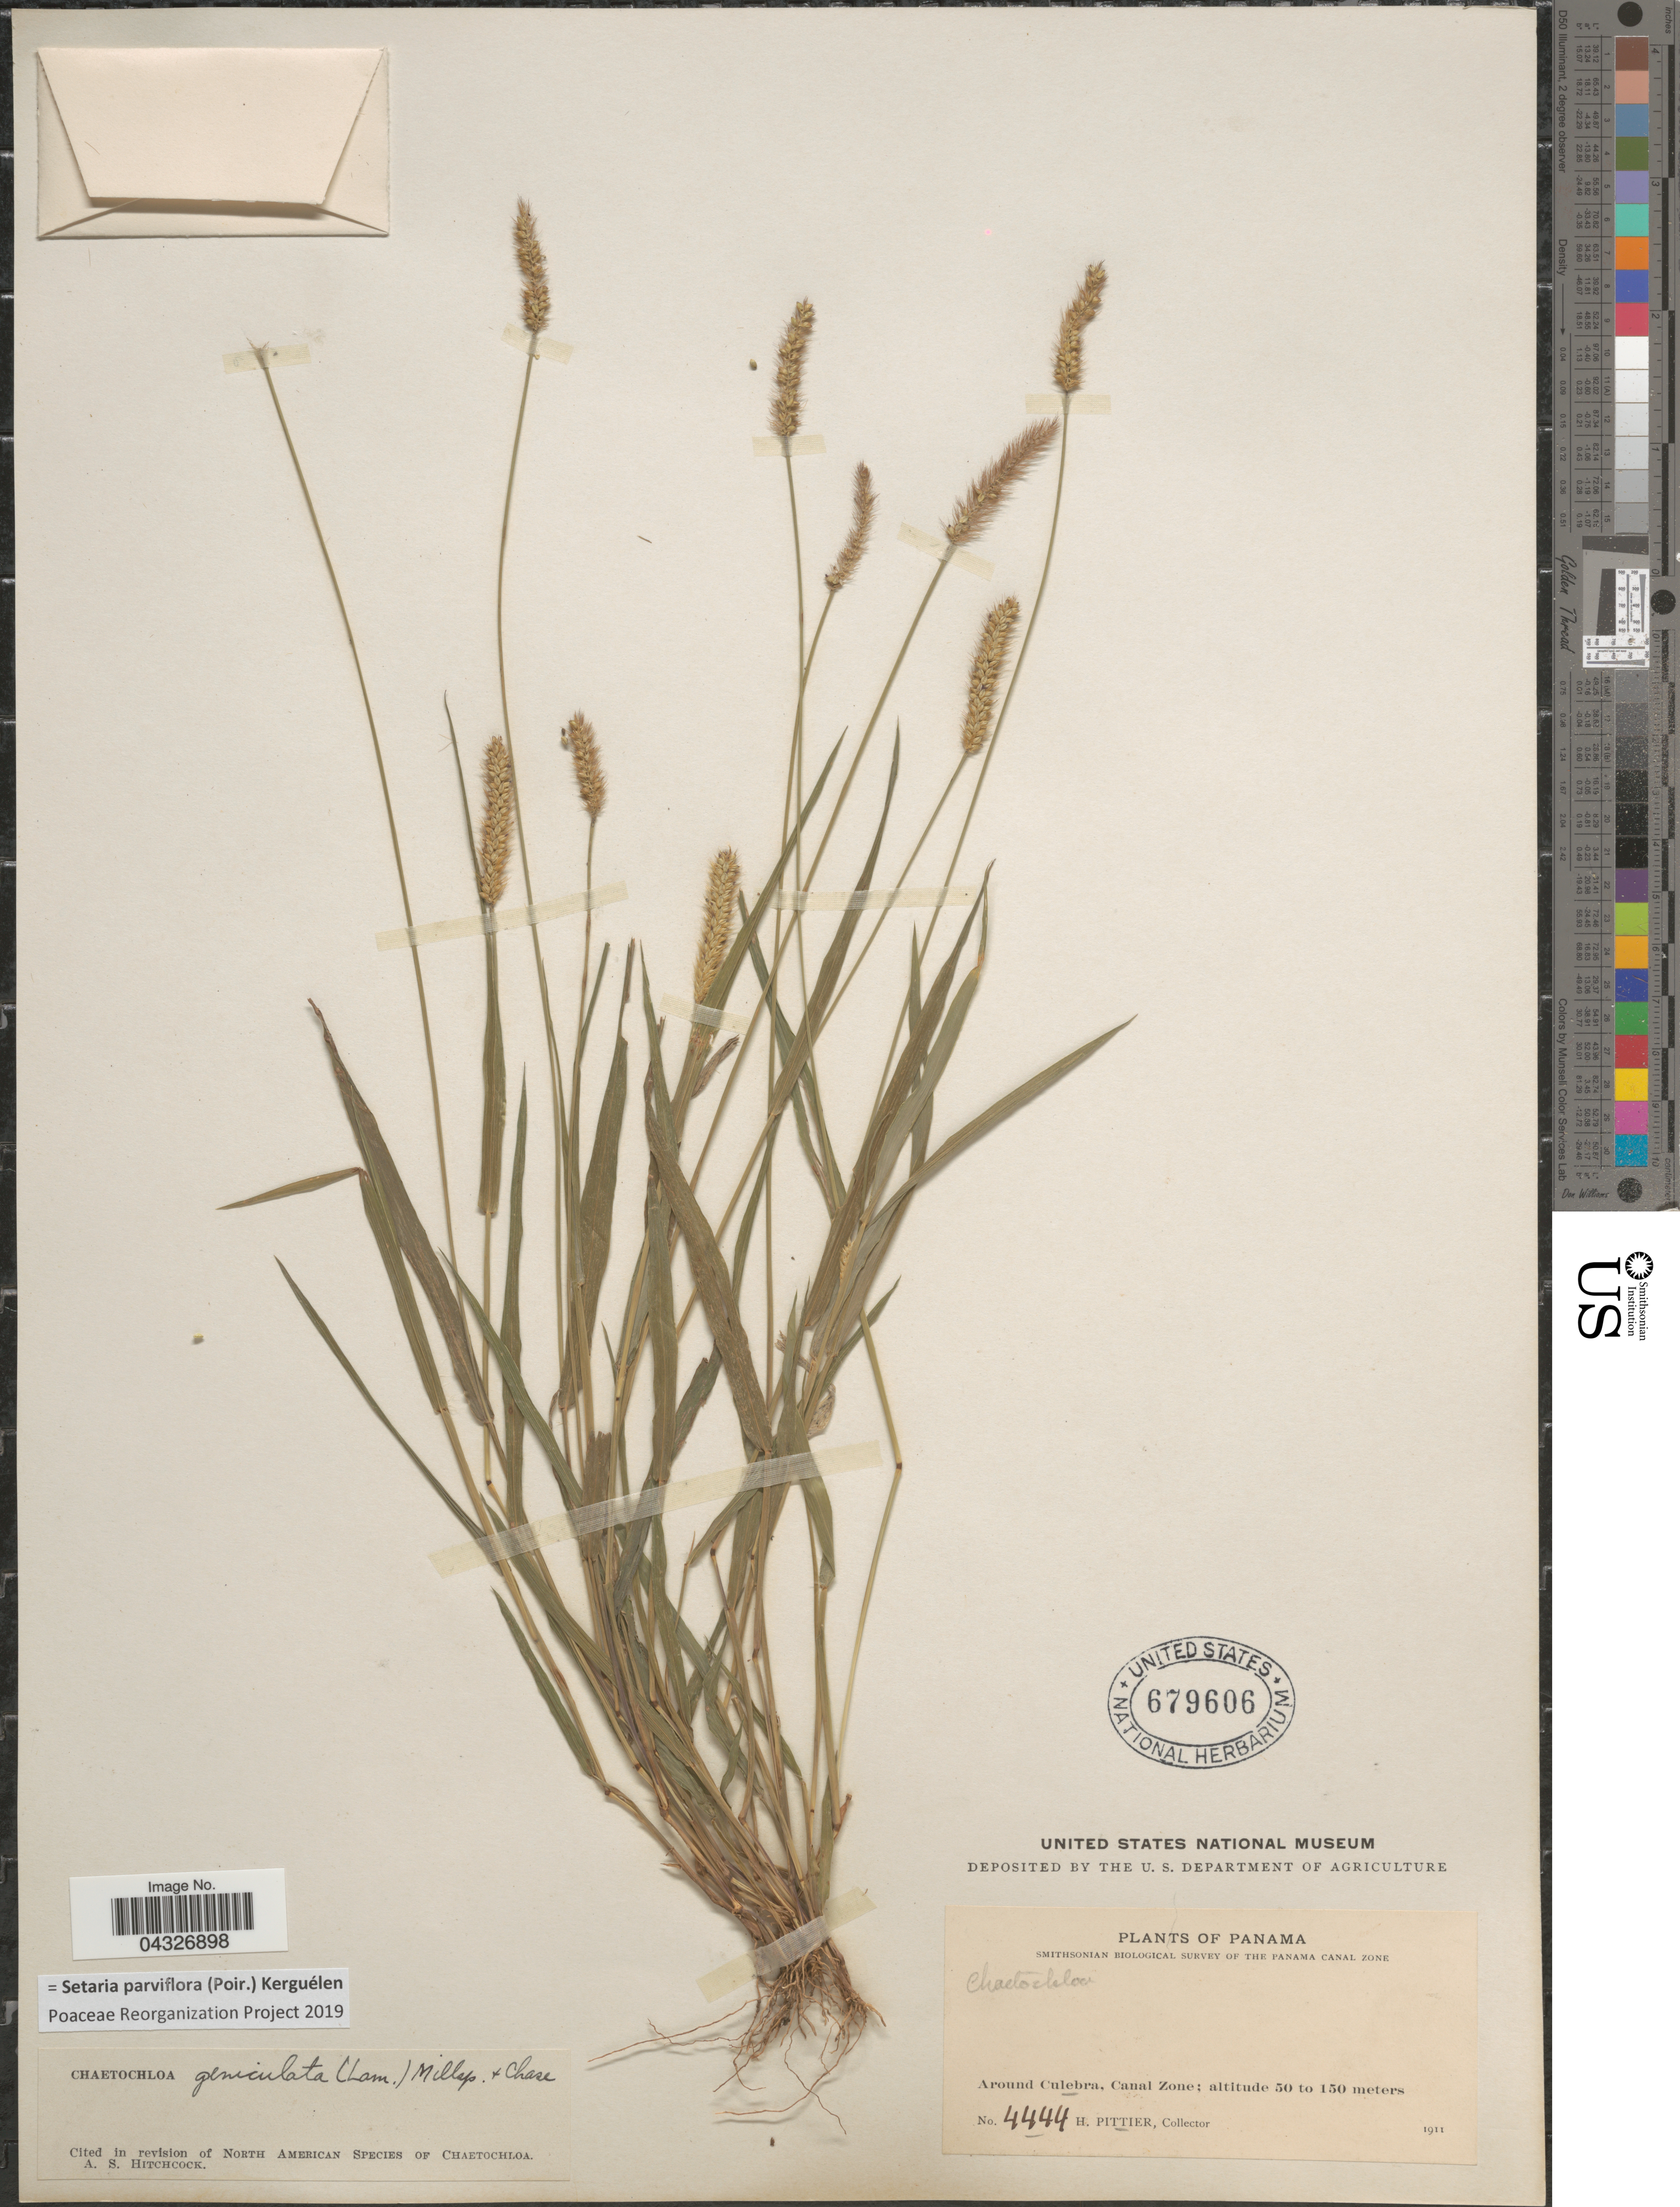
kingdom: Plantae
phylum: Tracheophyta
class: Liliopsida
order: Poales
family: Poaceae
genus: Setaria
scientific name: Setaria parviflora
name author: (Poir.) Kerguélen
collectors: H. F. Pittier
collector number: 4444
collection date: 1911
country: Panama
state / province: Colón / Panamá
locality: Smithsonian Biological Survey of the Panama Canal Zone. Around Culebra, Canal Zone.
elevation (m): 50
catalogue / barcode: US 679606